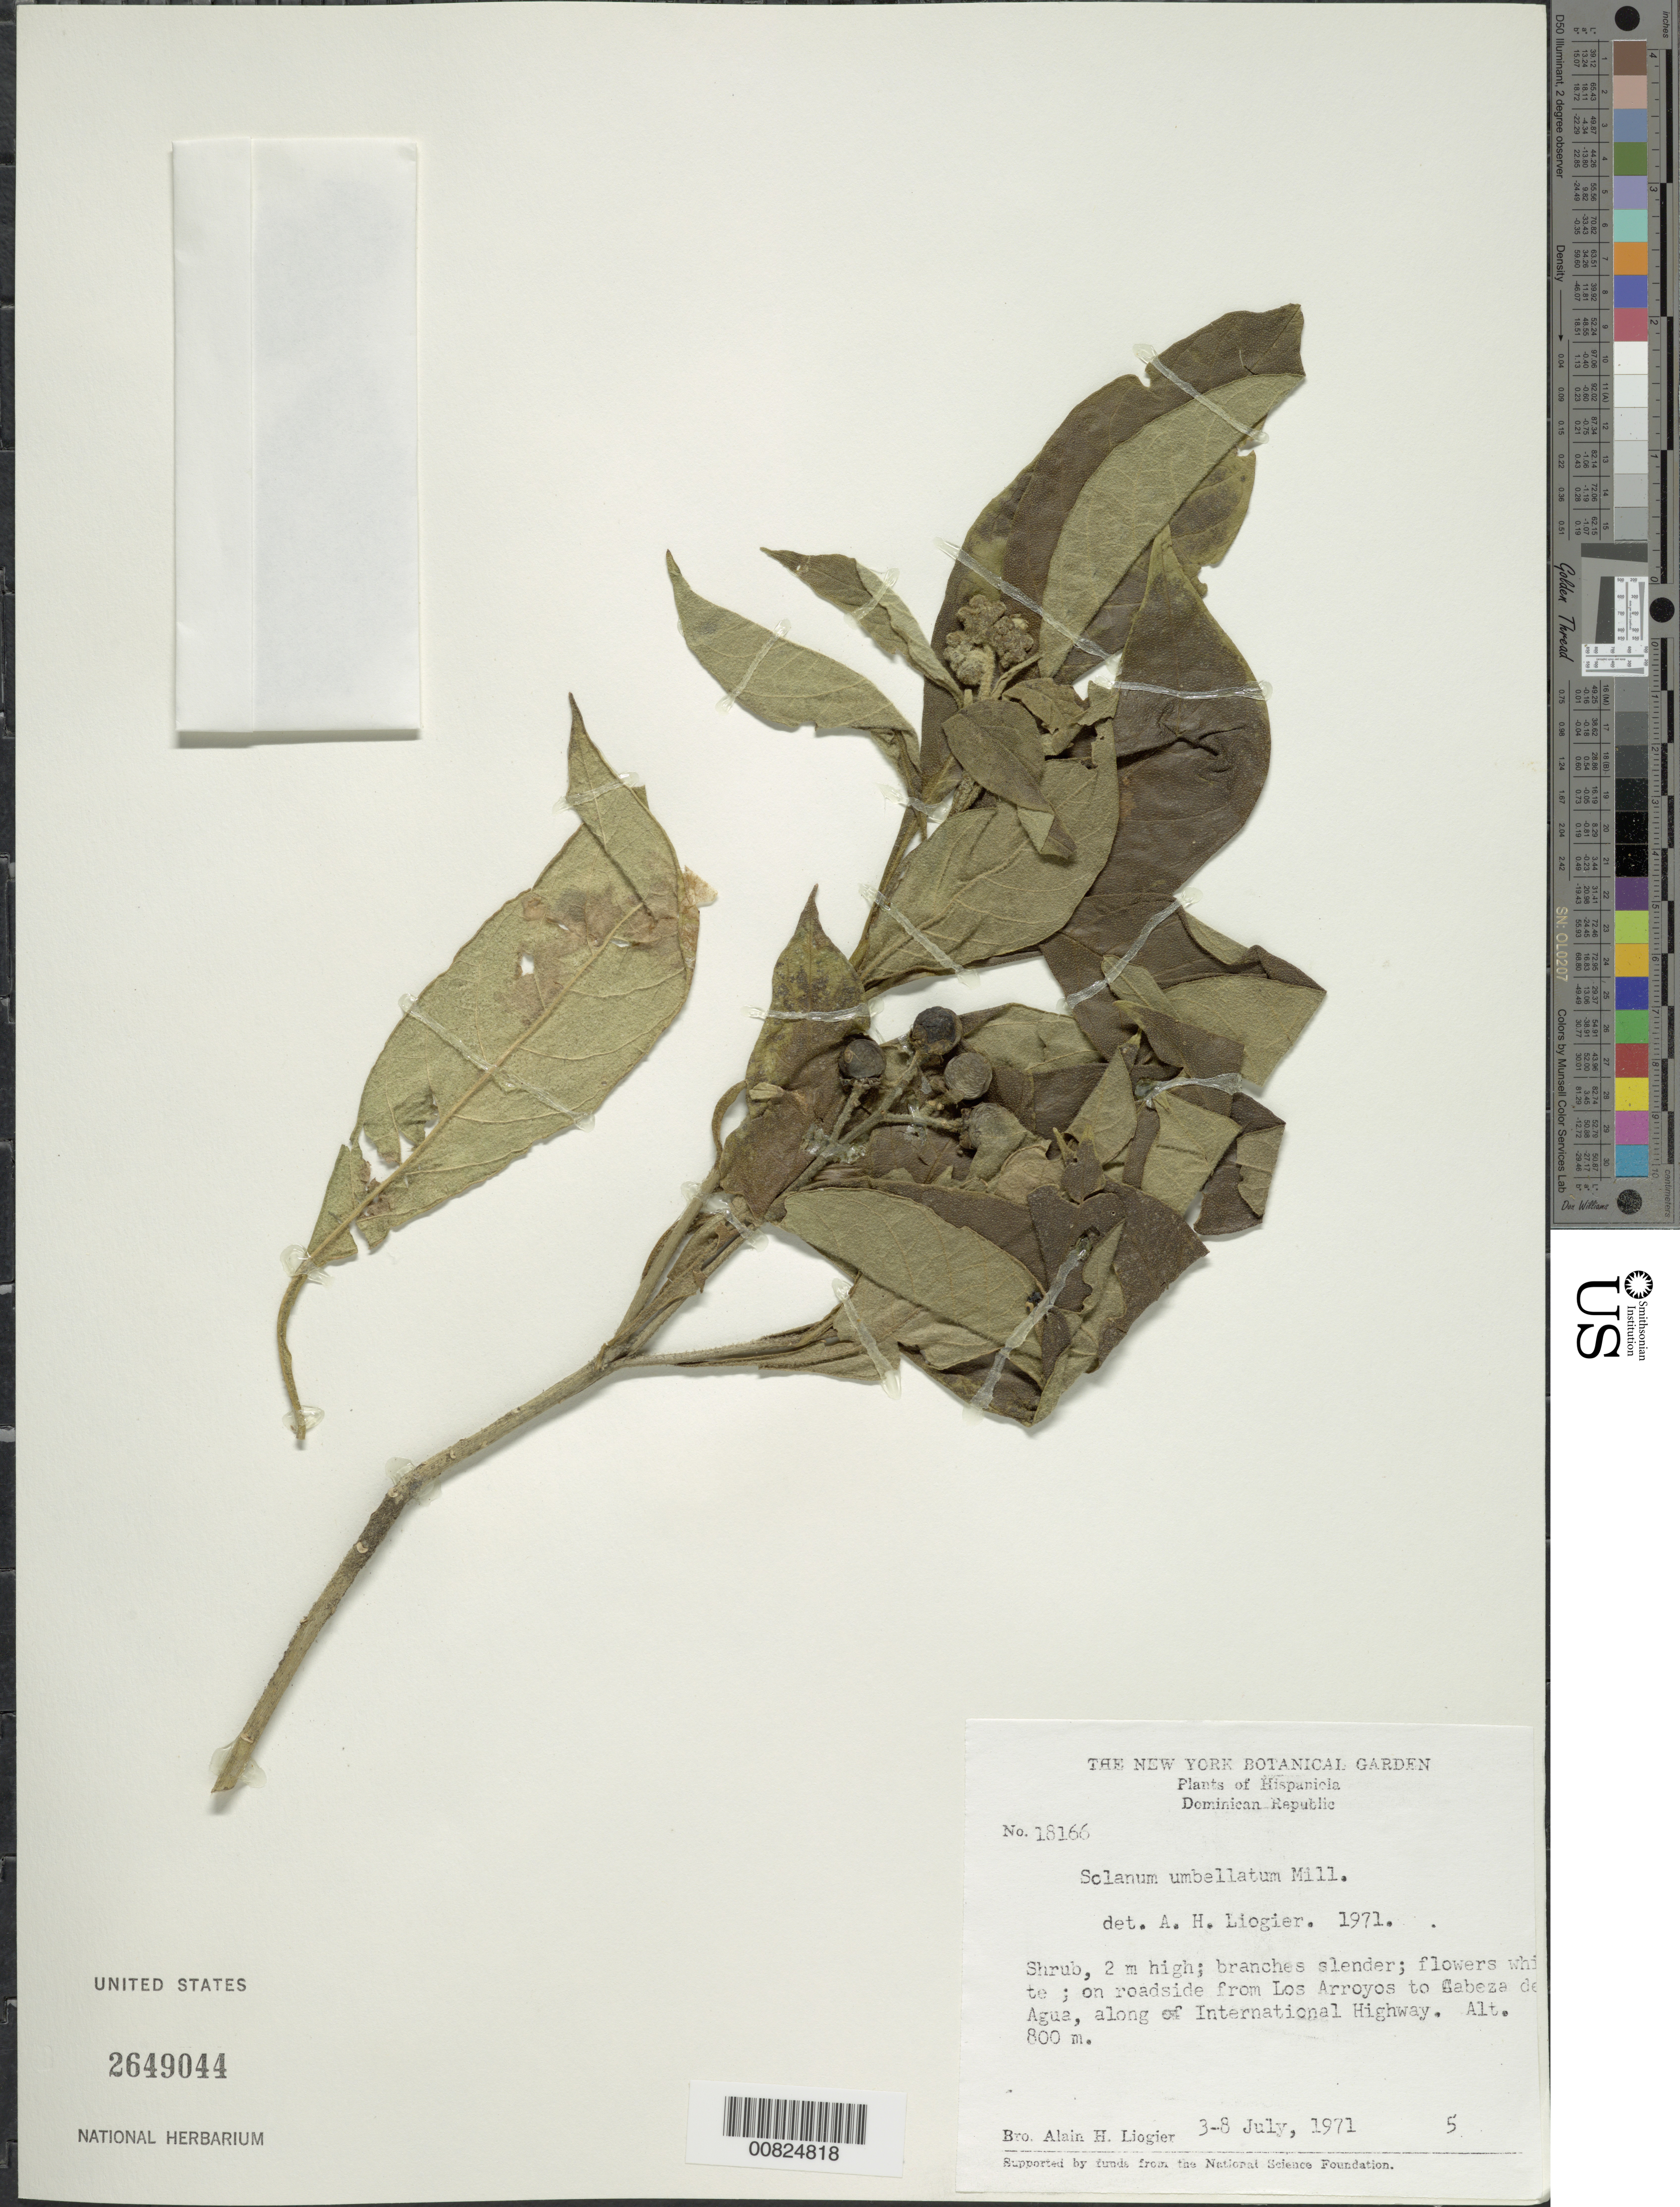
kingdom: Plantae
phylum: Tracheophyta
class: Magnoliopsida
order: Solanales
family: Solanaceae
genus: Solanum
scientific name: Solanum umbellatum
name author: Mill.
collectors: A. H. Liogier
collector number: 18166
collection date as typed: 03 Jul 1971 to 08 Jul 1971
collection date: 1971-07-03/1971-07-08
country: Dominican Republic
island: Hispaniola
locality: Along the International Highway from Los Arroyos to Cabeza de Agua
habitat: On roadside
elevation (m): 800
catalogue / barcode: US 2649044